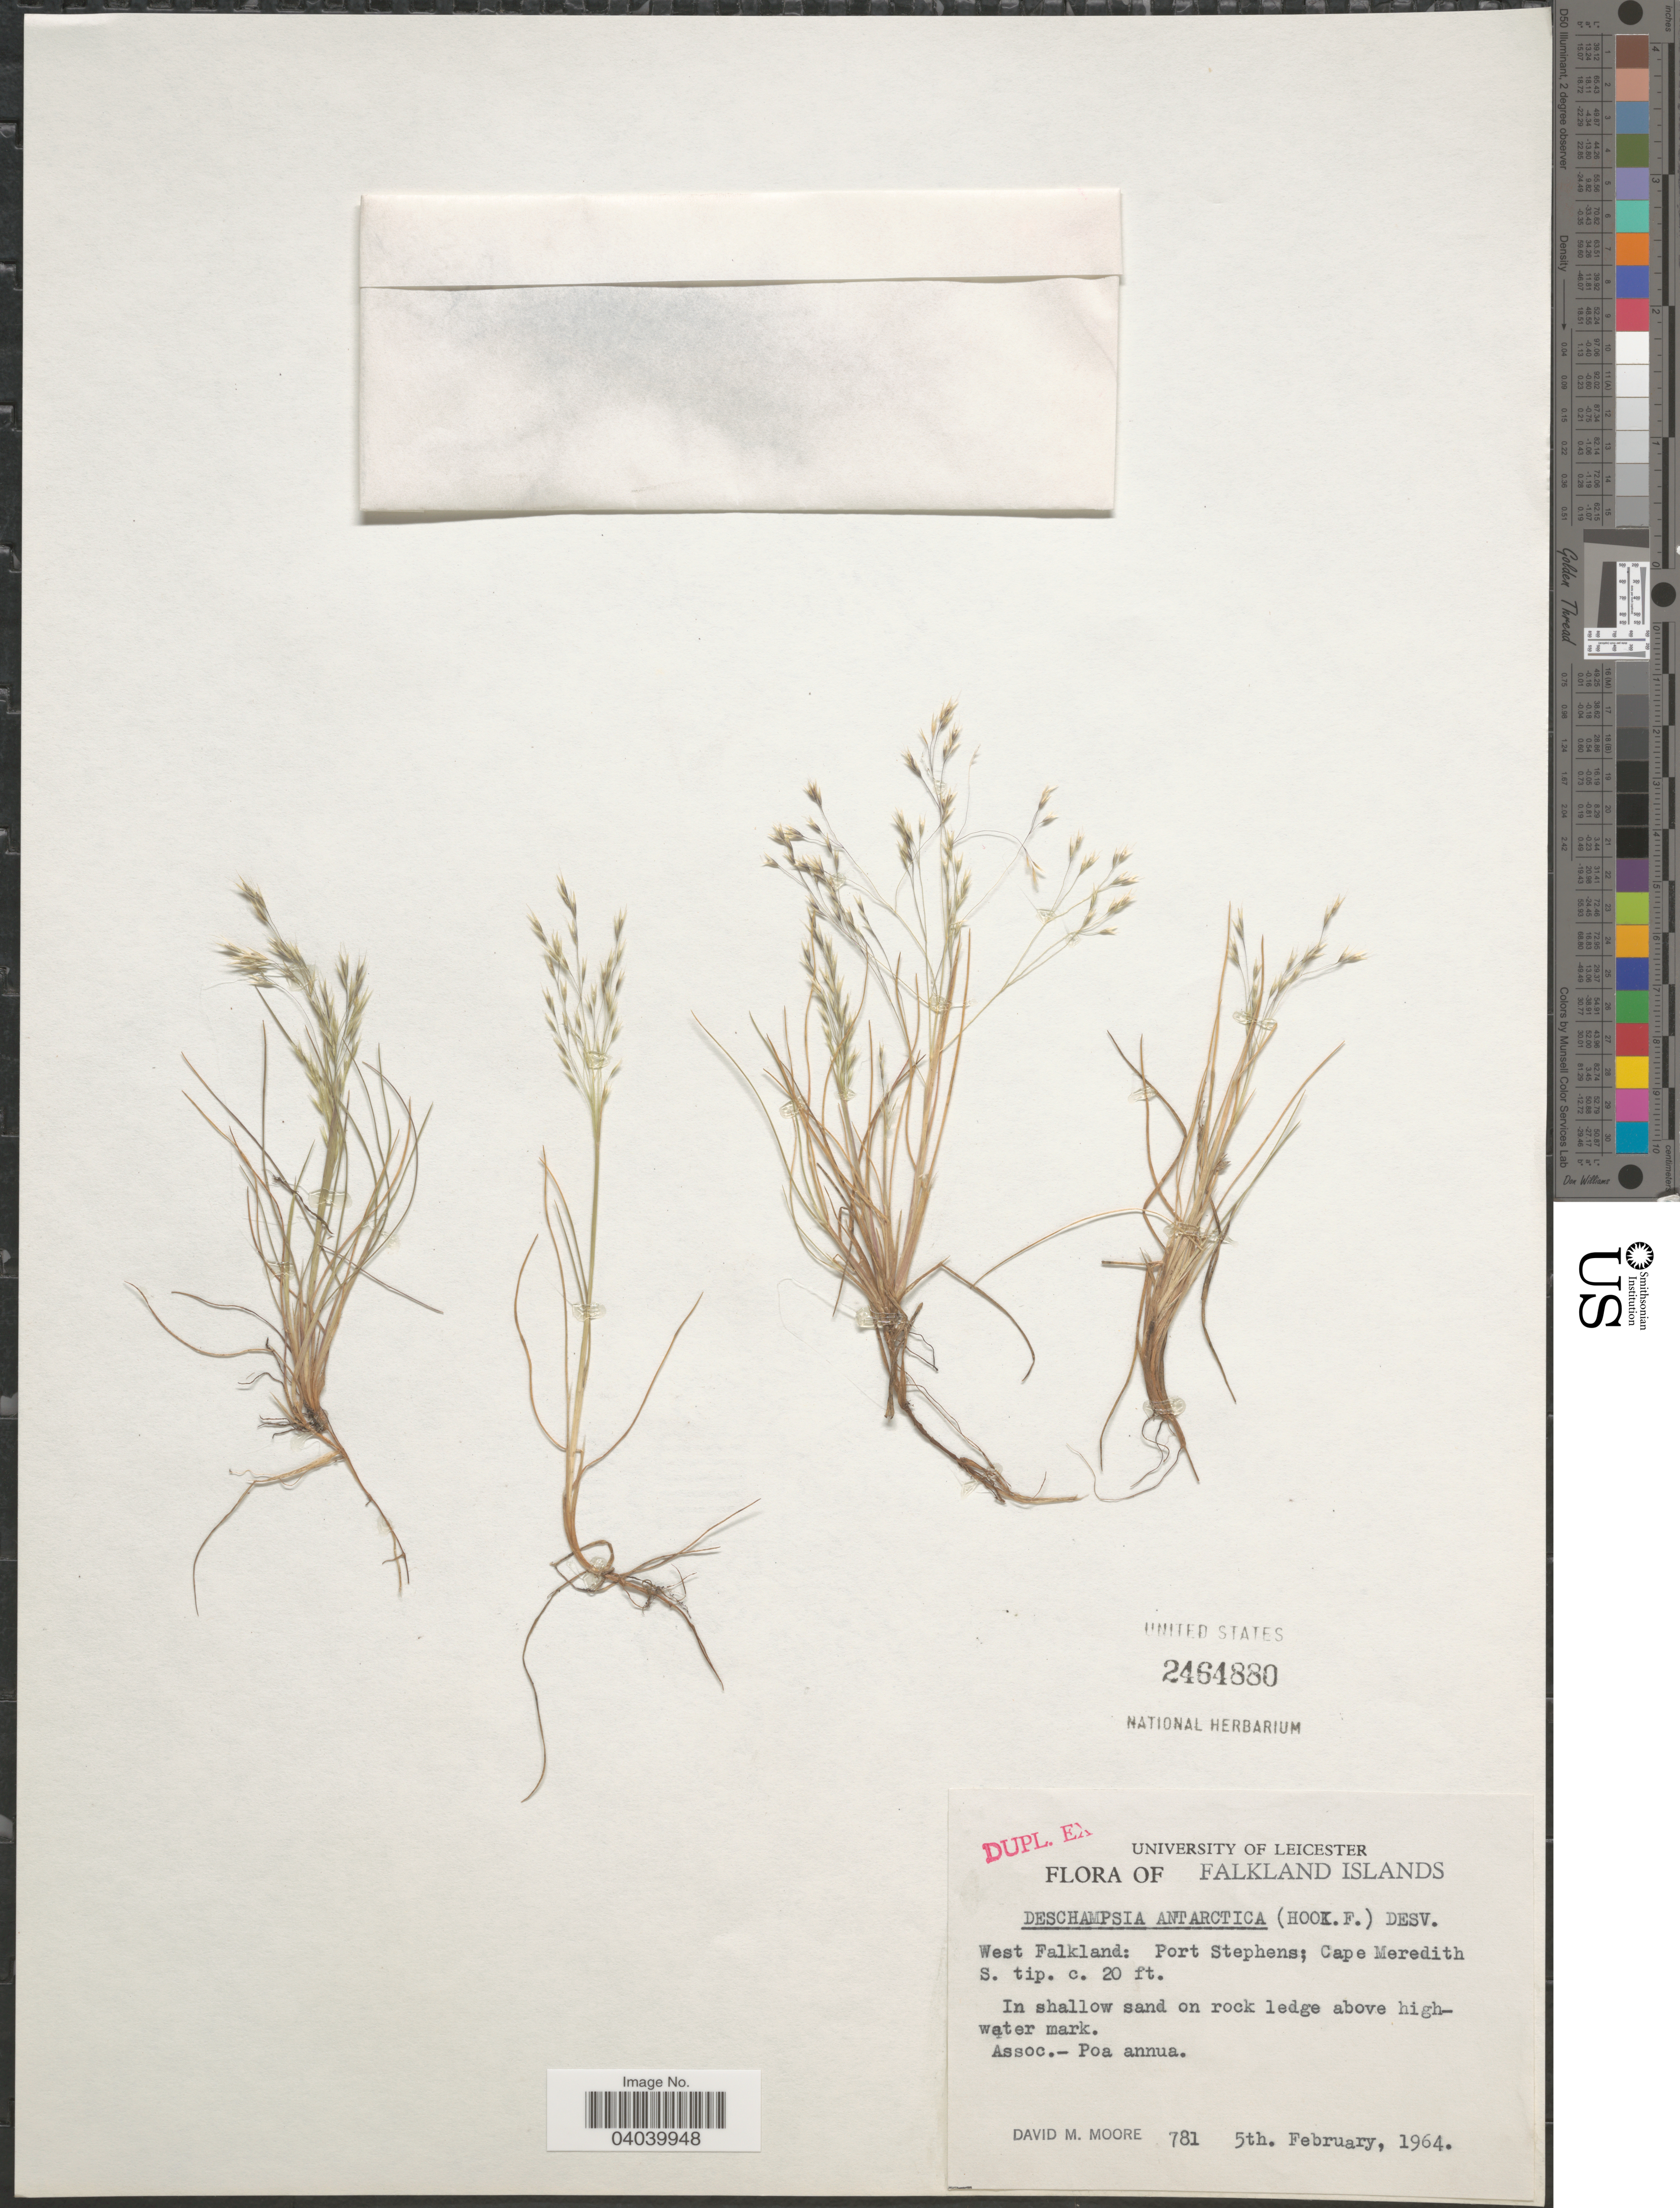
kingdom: Plantae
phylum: Tracheophyta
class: Liliopsida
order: Poales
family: Poaceae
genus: Deschampsia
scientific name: Deschampsia antarctica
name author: É. Desv.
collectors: D. Moore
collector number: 781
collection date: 1964-02-05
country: Falkland Islands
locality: West Falkland: Port Stephens; Cape Meredith S. tip.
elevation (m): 6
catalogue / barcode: US 2464880